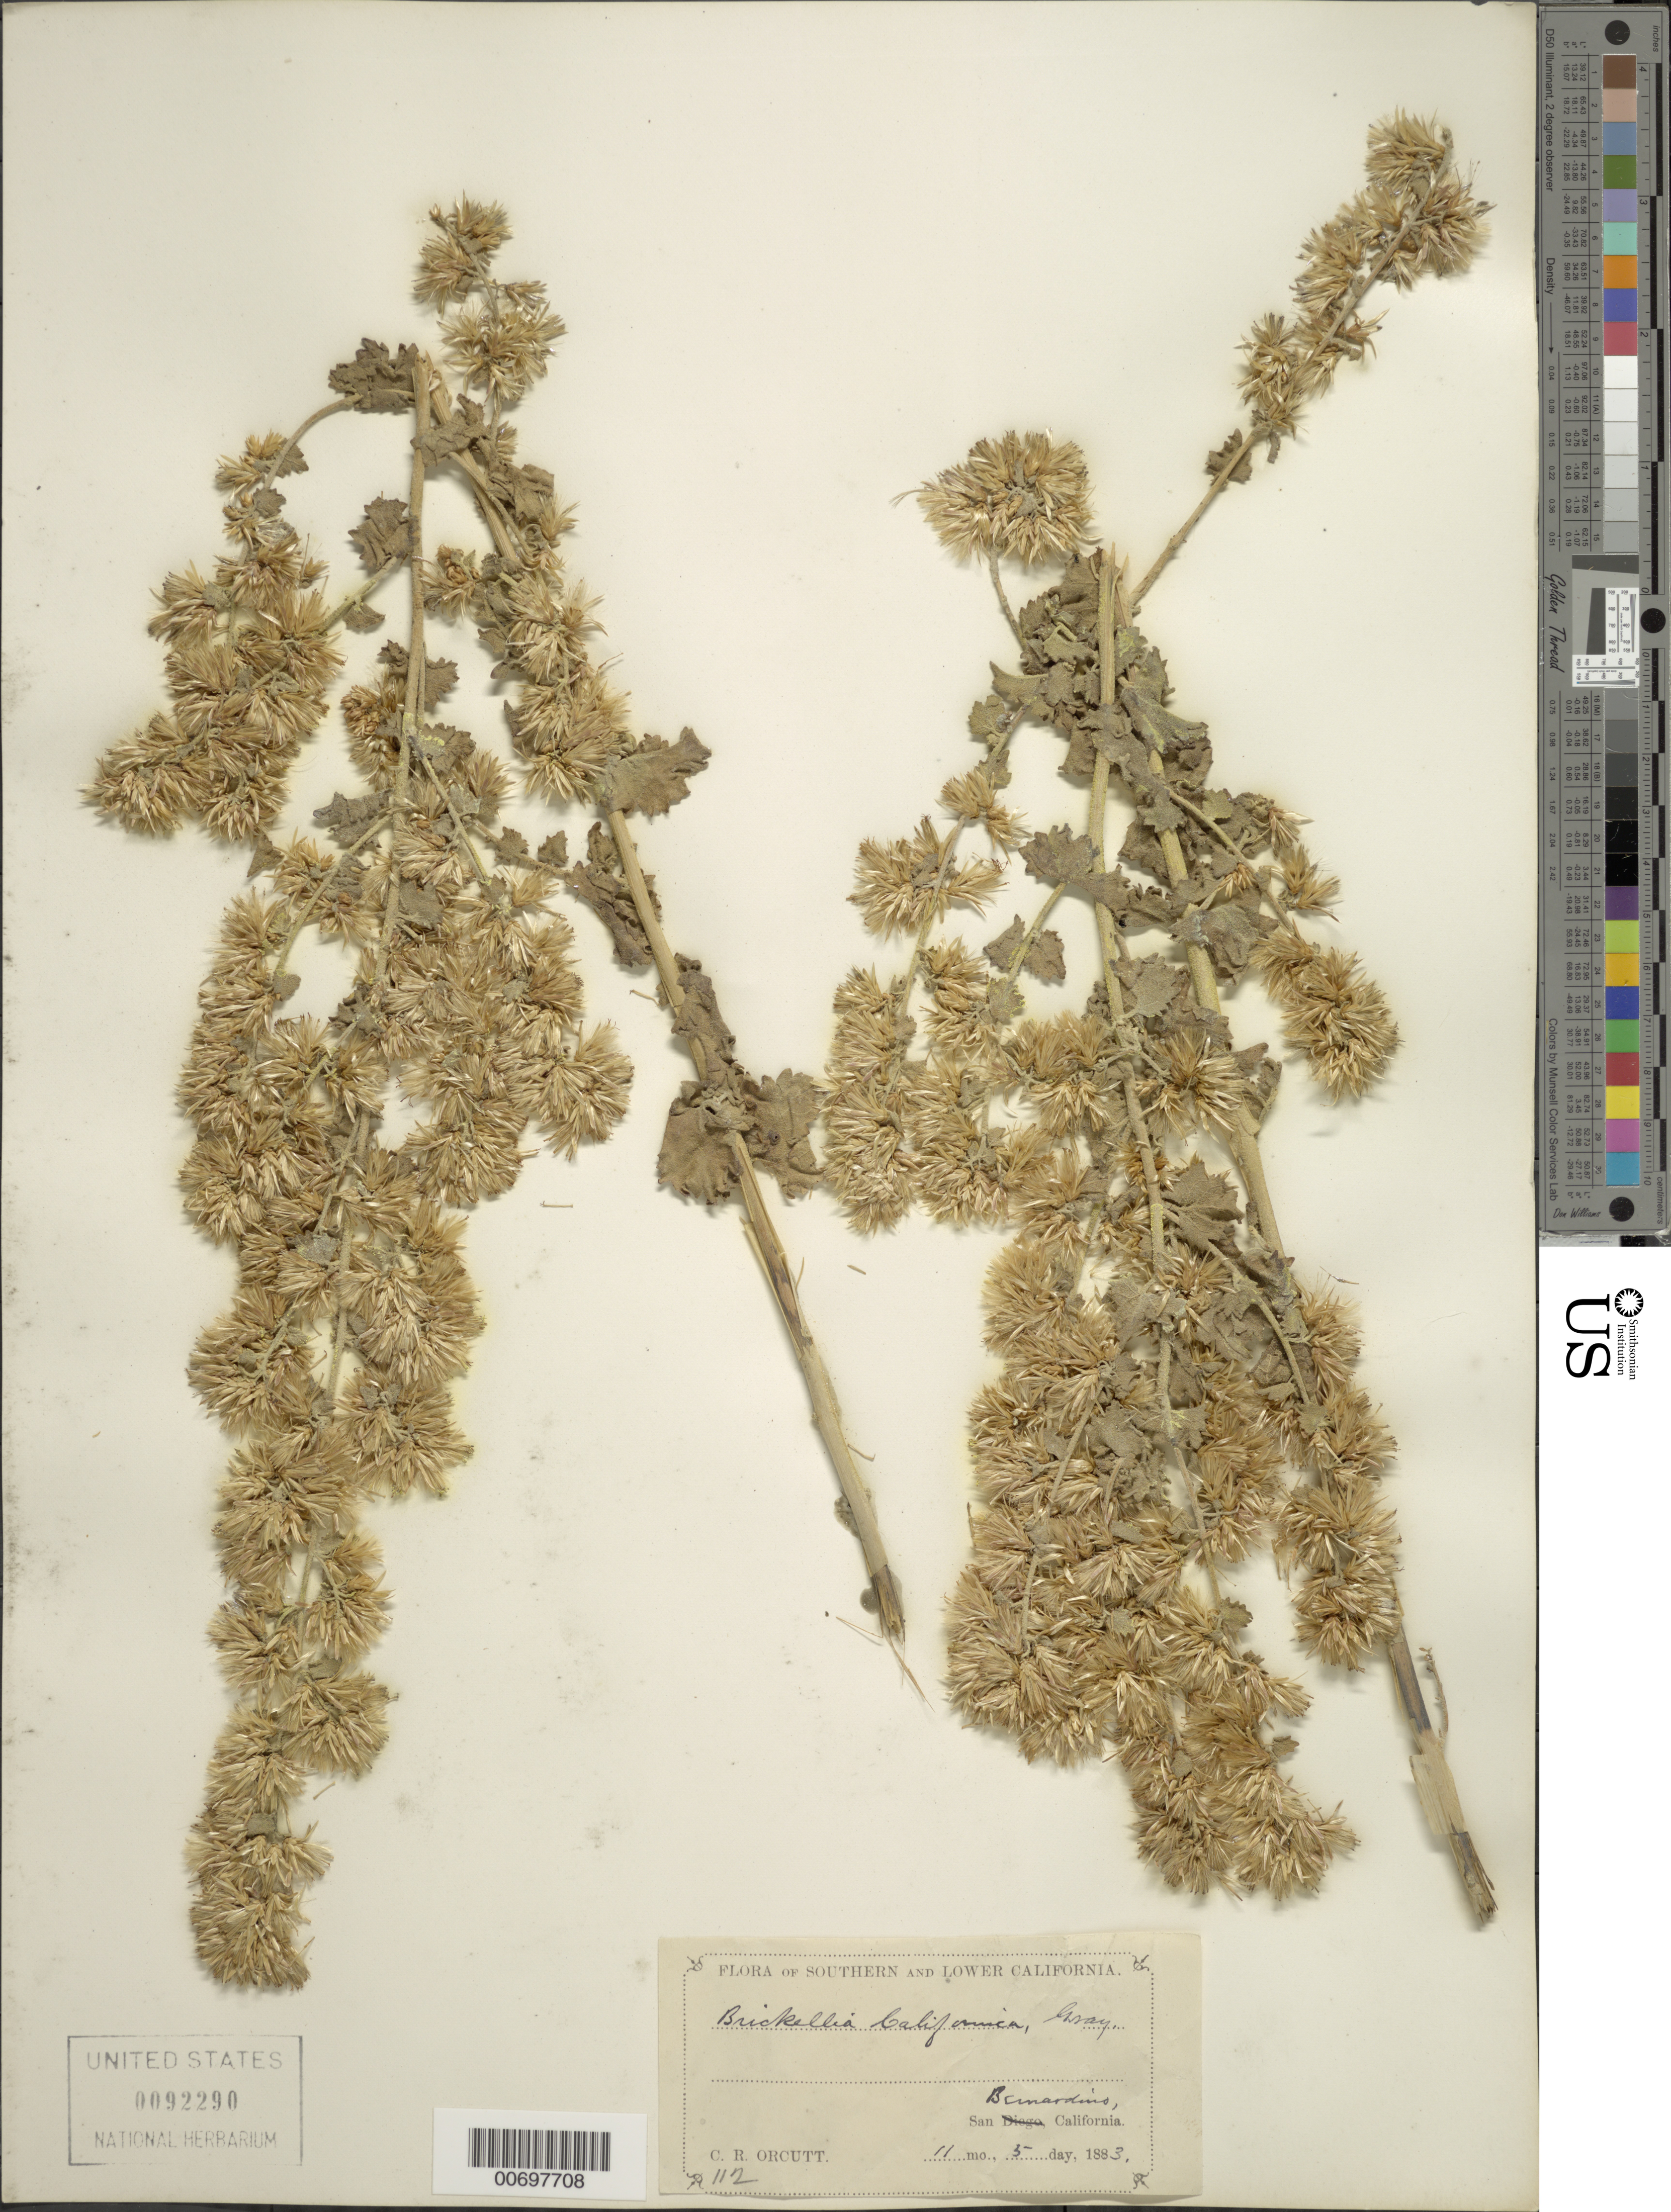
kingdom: Plantae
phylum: Tracheophyta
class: Magnoliopsida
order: Asterales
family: Asteraceae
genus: Brickellia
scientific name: Brickellia californica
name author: (Torr. & A. Gray) A. Gray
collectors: C. R. Orcutt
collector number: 112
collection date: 1883-11-05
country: United States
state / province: California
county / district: San Bernardino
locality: Southern and Lower California, San Bernardino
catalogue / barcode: US 92290